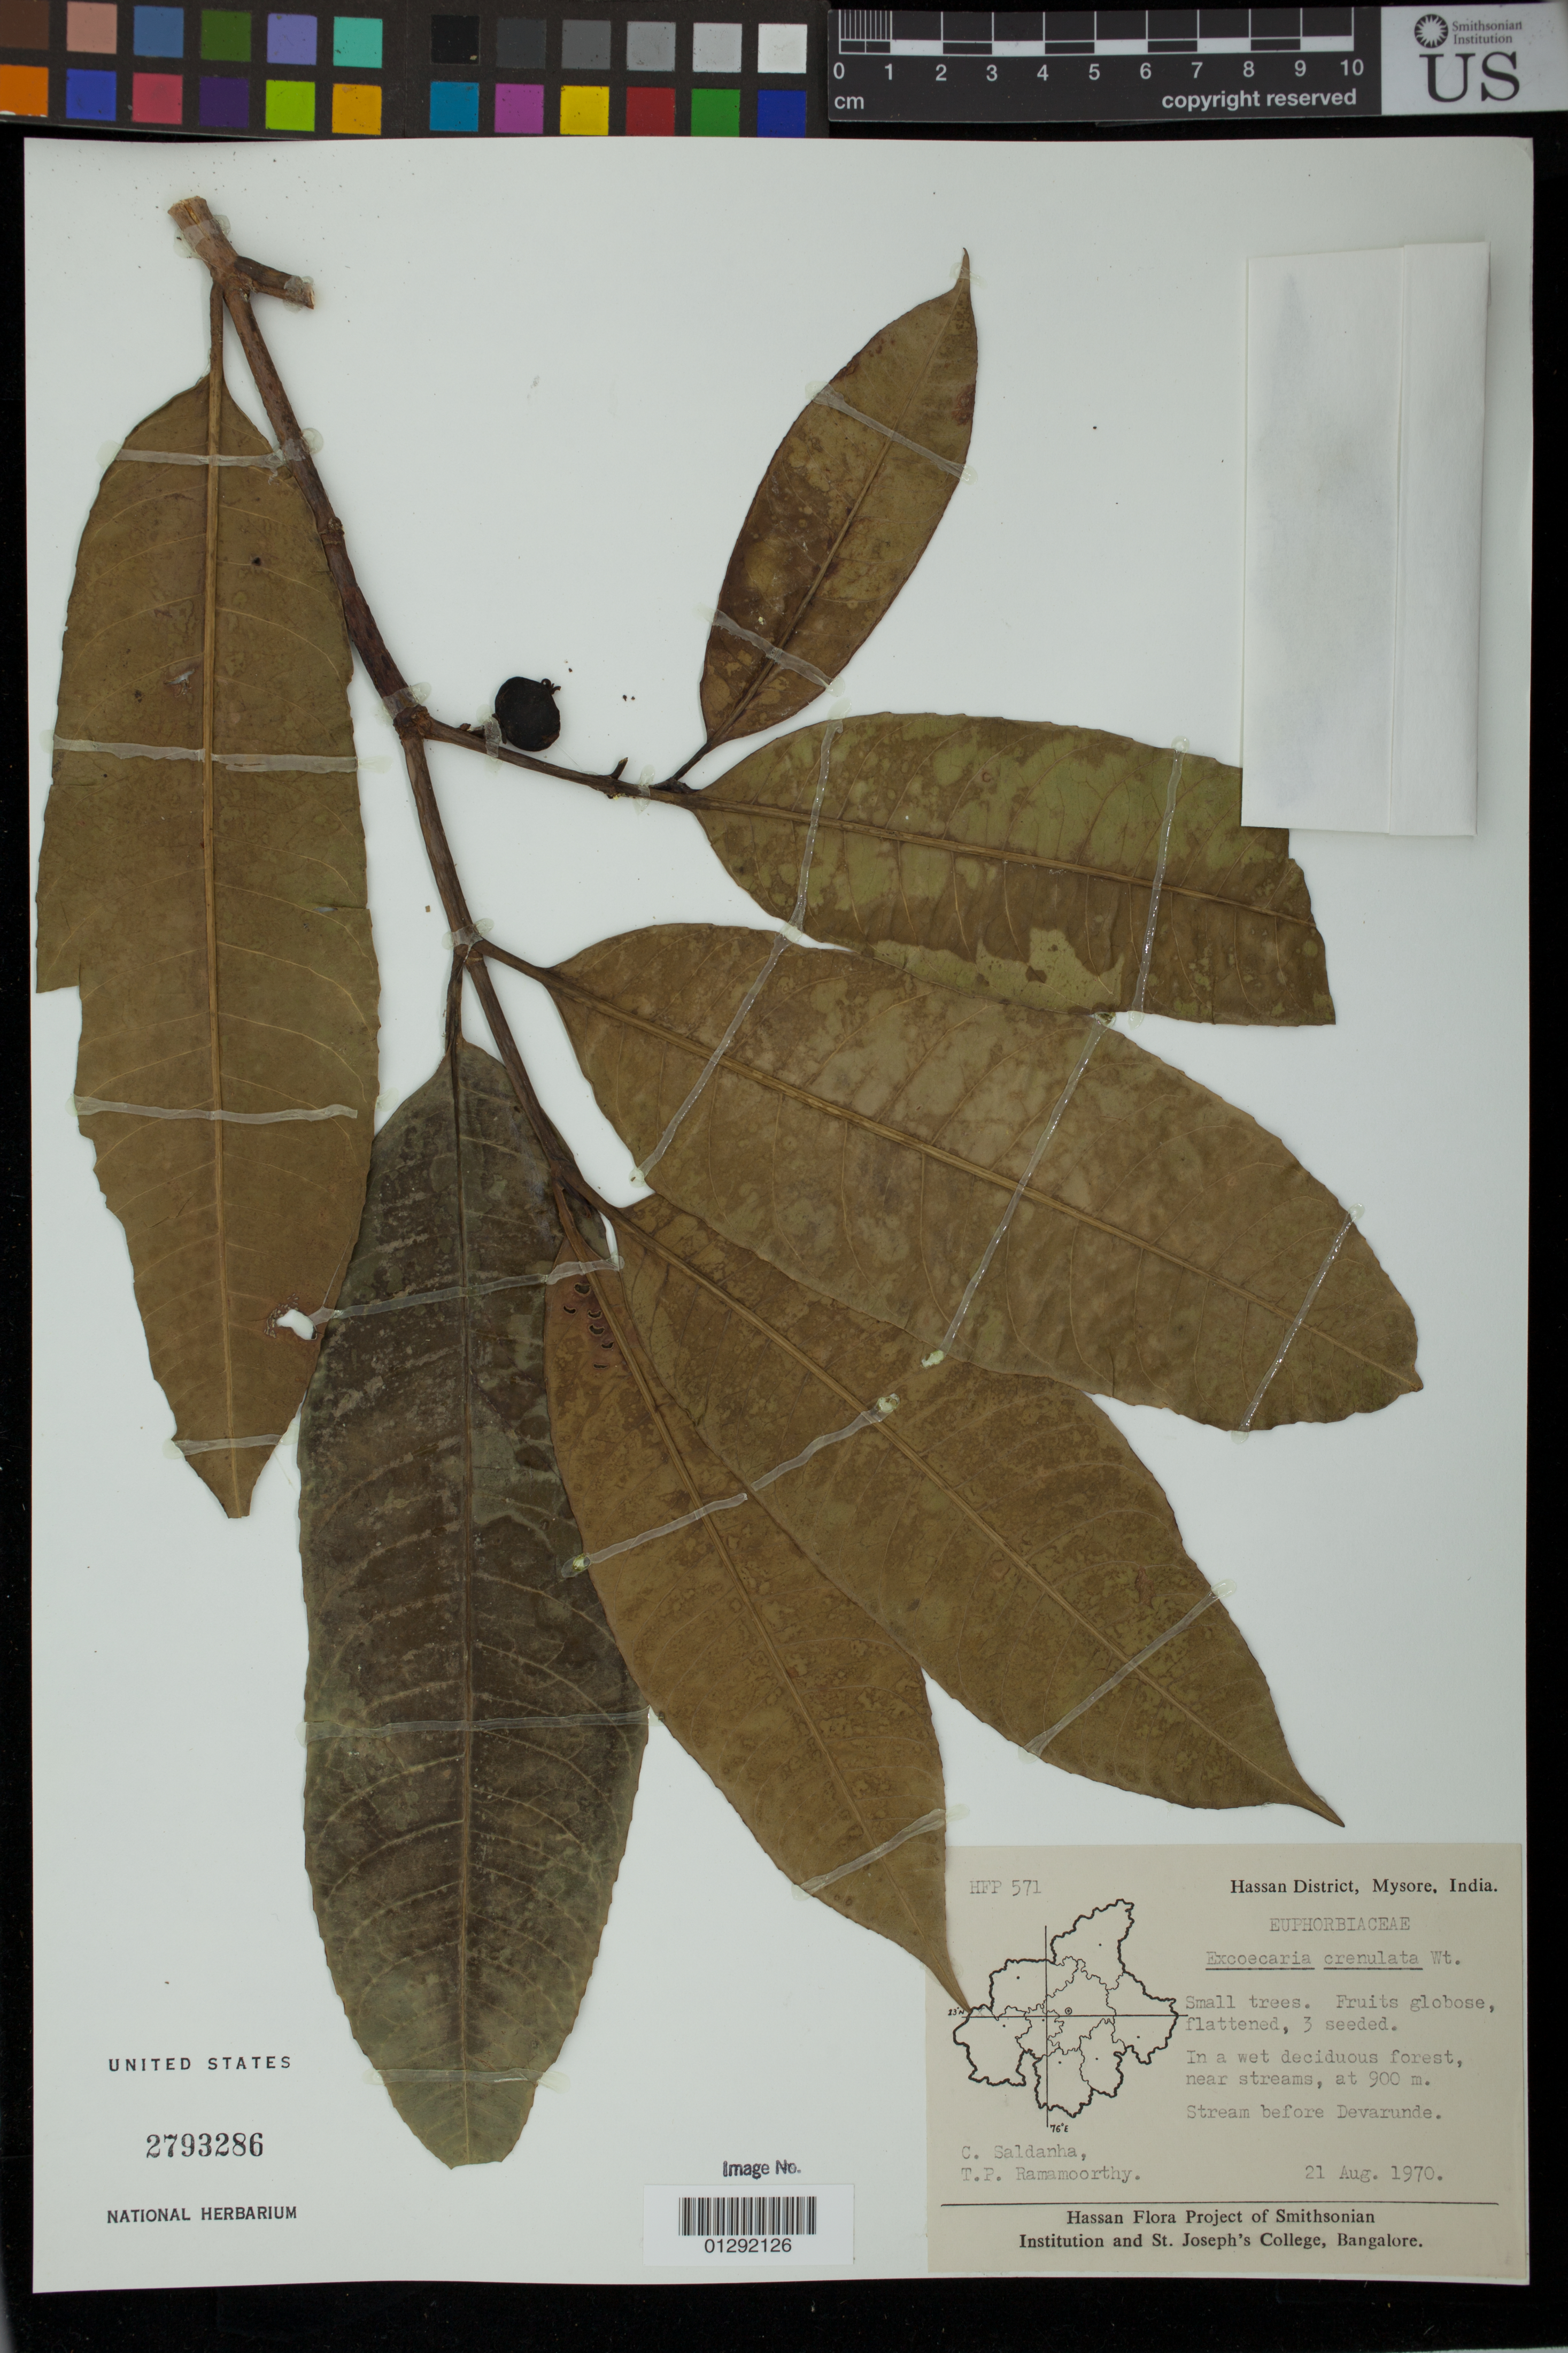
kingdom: Plantae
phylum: Tracheophyta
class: Magnoliopsida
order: Malpighiales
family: Euphorbiaceae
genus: Excoecaria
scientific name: Excoecaria crenulata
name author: Wight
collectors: C. J. Saldanha & T. P. Ramamoorthy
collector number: HFP 571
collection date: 1970-08-21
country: India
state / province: Karnataka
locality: Hassan District: Mysore. Stream before Devarunde.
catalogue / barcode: US 2793286